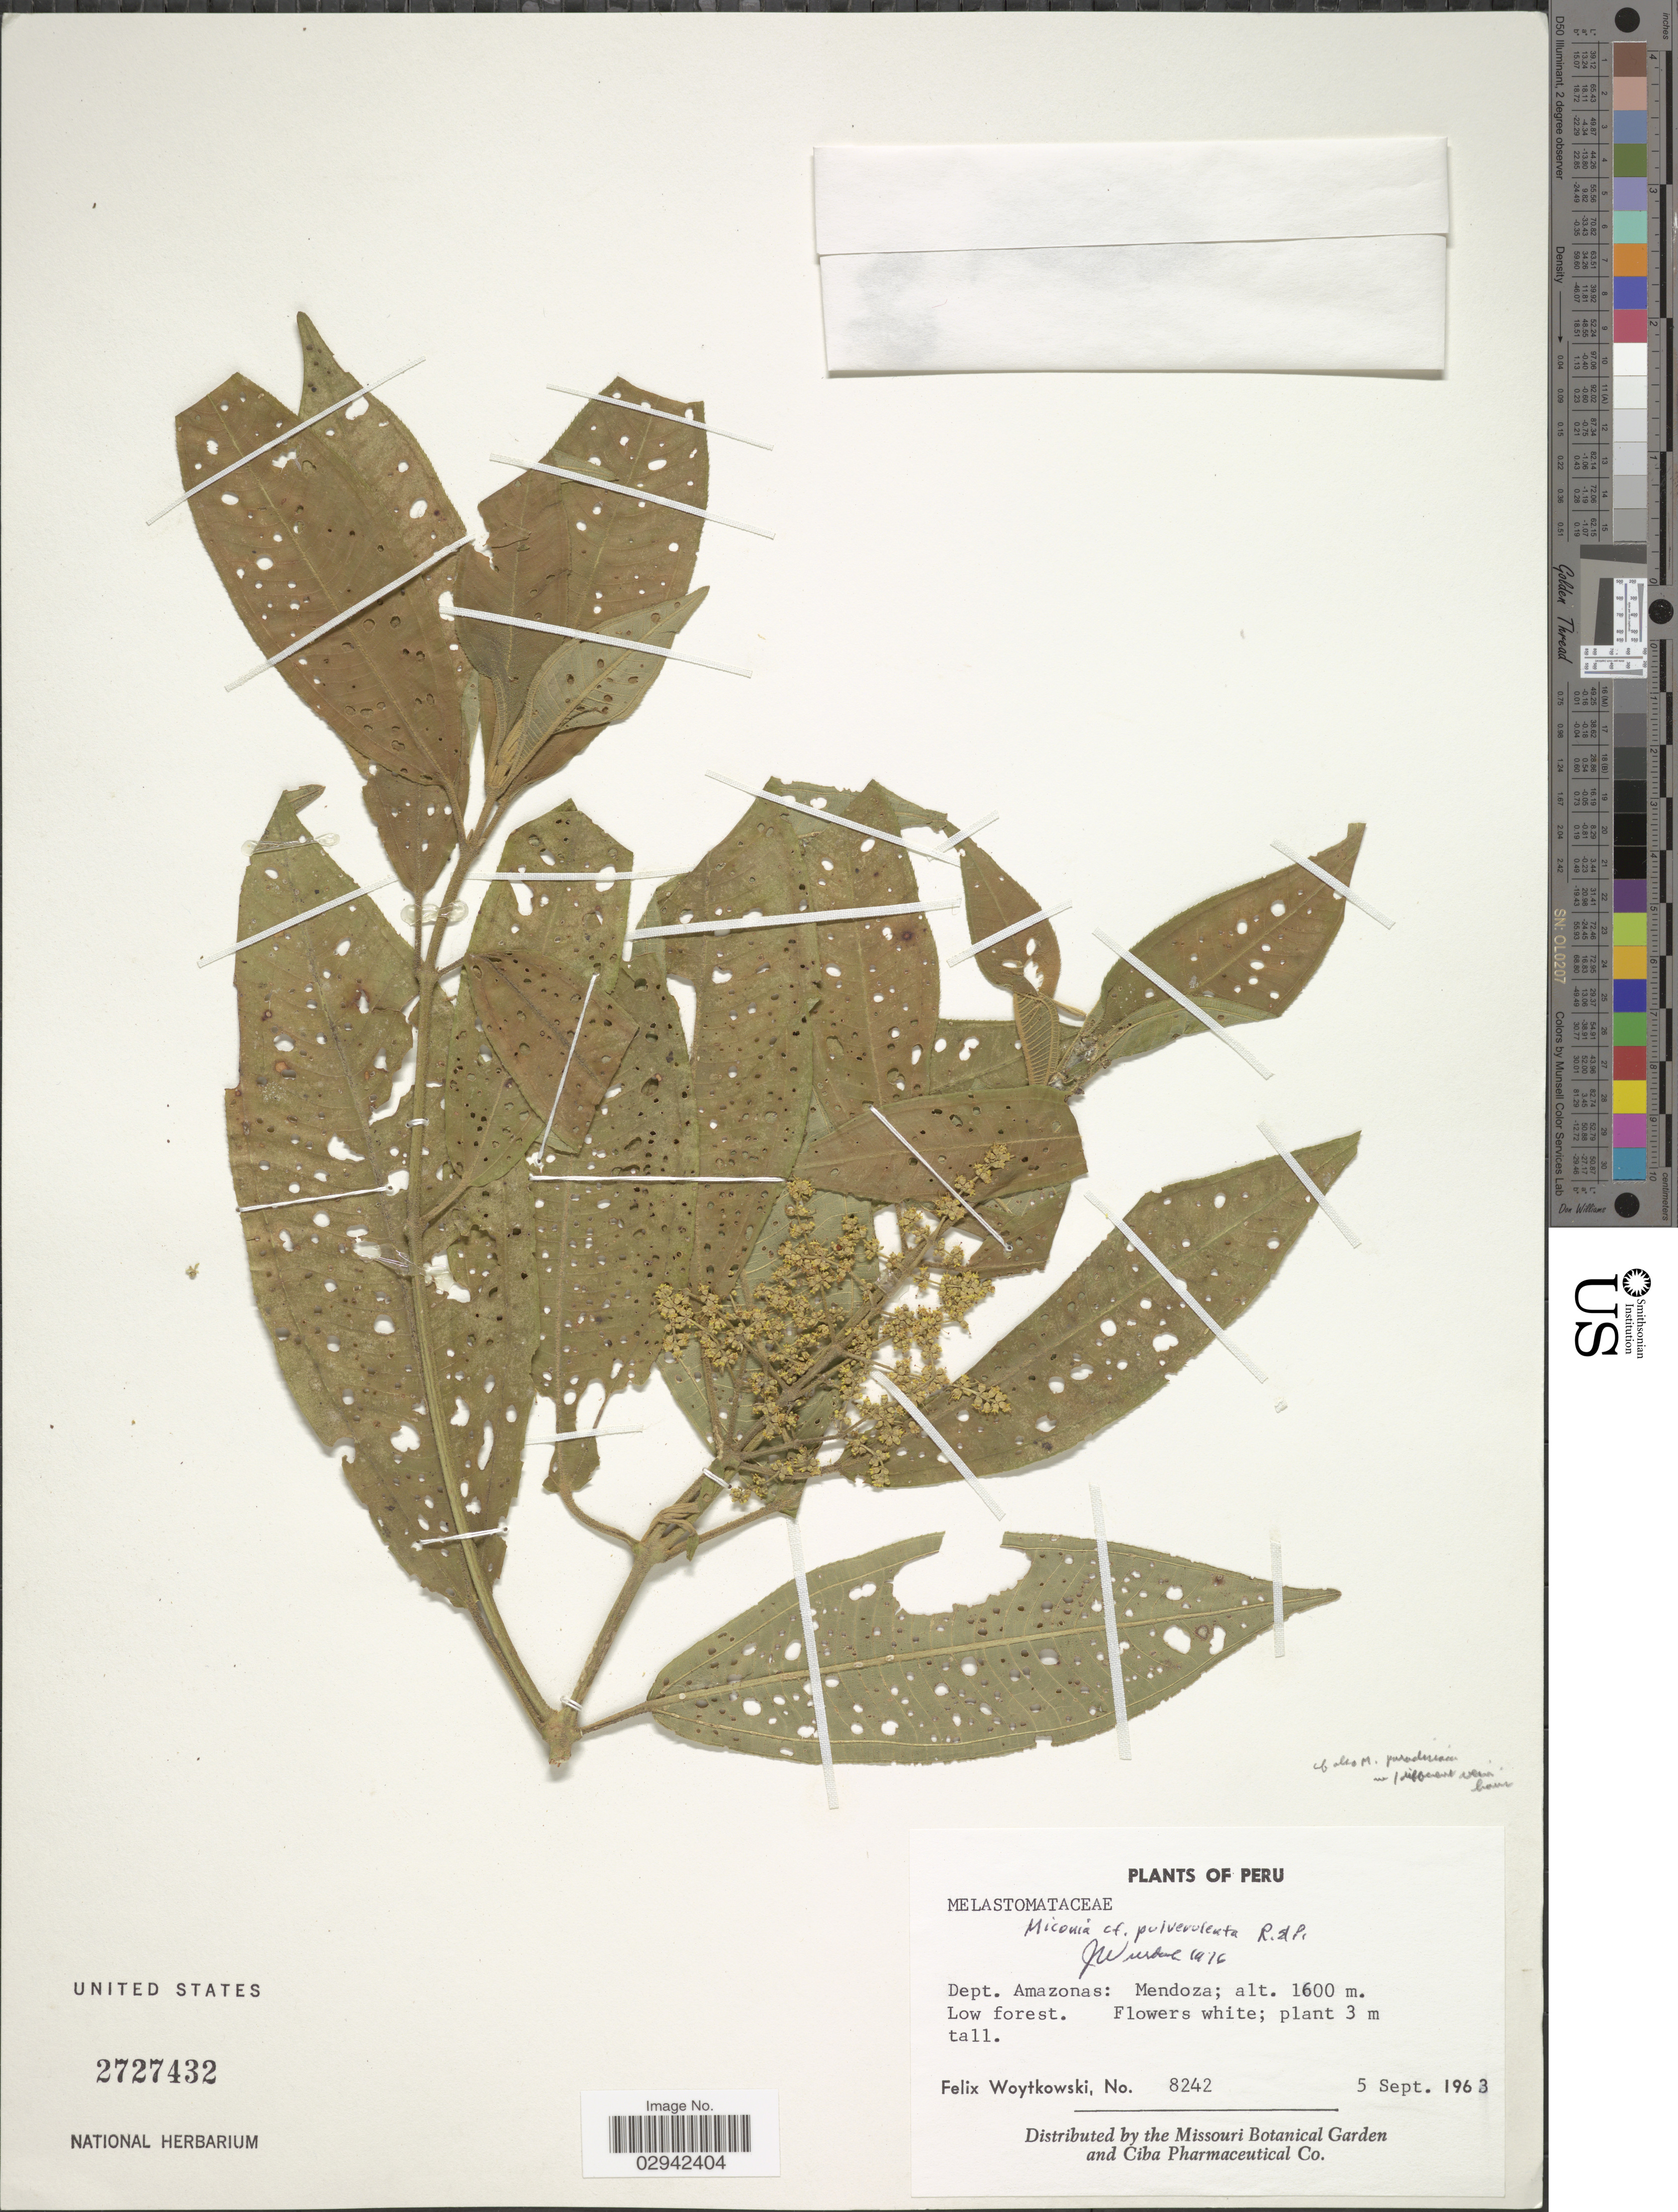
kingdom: Plantae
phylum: Tracheophyta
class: Magnoliopsida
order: Myrtales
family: Melastomataceae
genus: Miconia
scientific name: Miconia pulverulenta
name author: Ruiz & Pav.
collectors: F. Woytkowski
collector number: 8242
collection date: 1963-09-05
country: Peru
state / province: Amazonas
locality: Dept. Amazonas: Mendoza.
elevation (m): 1600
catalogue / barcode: US 2727432